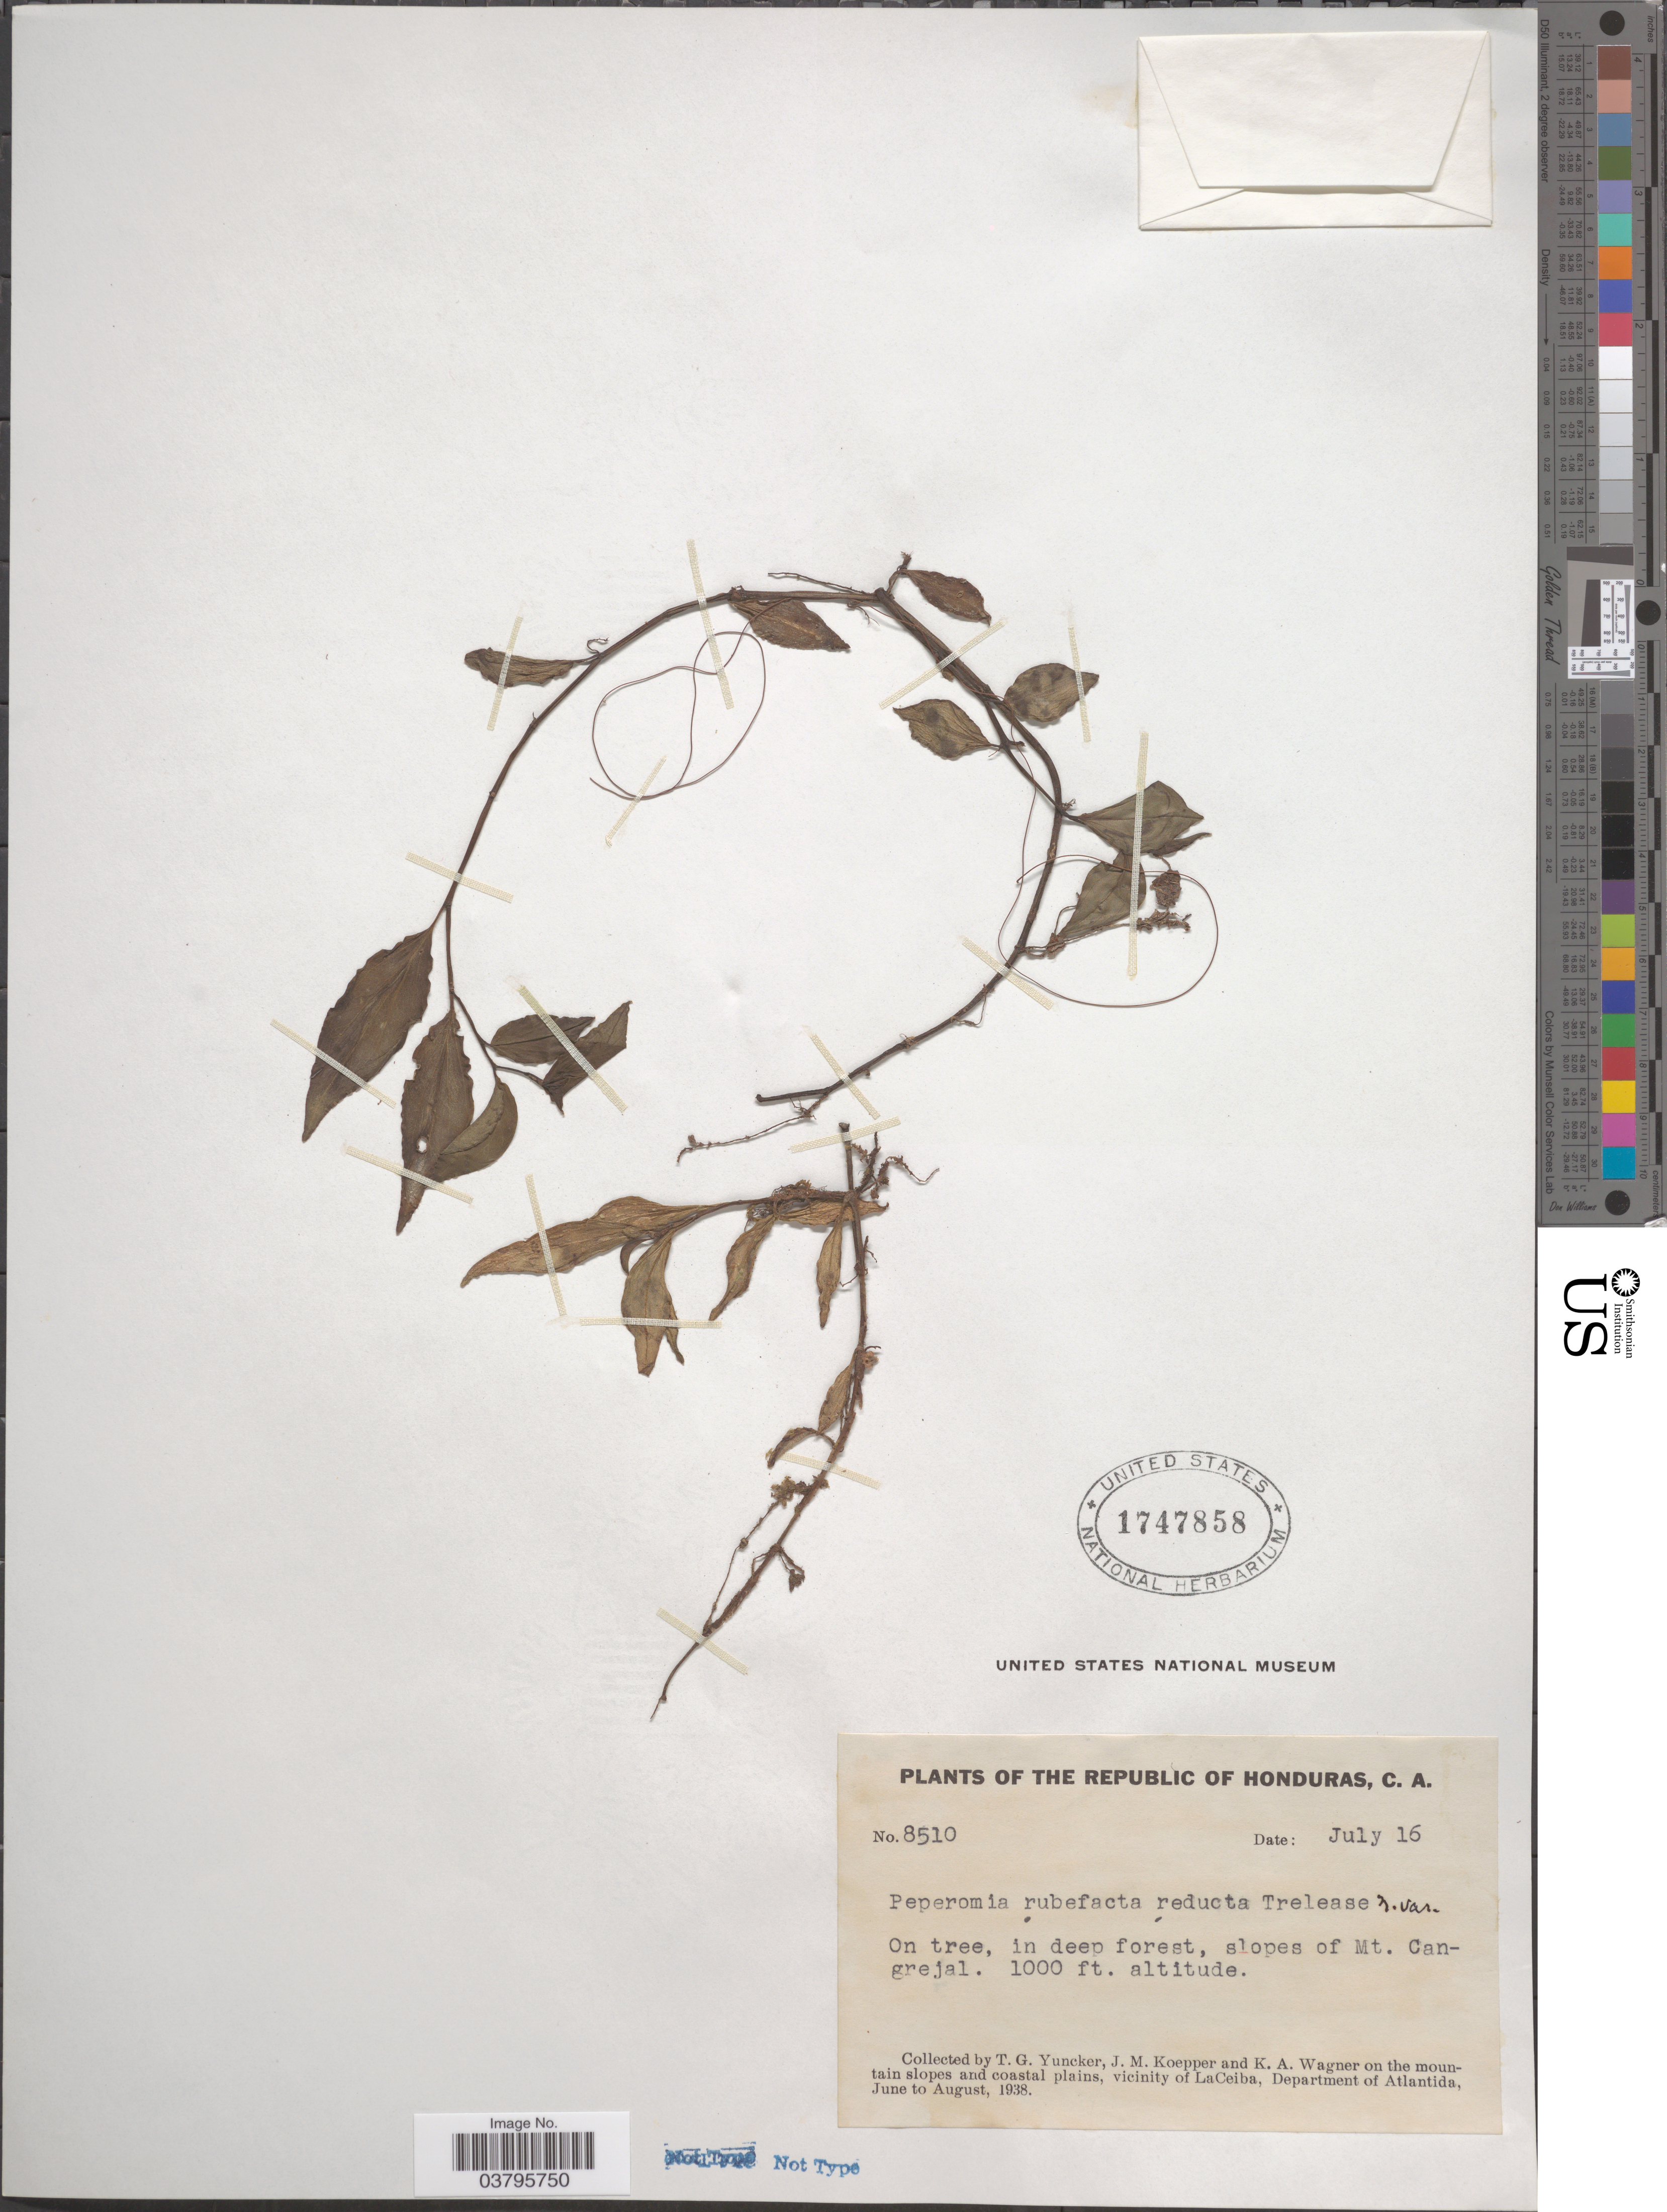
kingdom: Plantae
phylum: Tracheophyta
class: Magnoliopsida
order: Piperales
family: Piperaceae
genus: Peperomia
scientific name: Peperomia glabella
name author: (Sw.) A. Dietr.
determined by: Jiménez, José Estaban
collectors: T. G. Yuncker, J. M. Koepper & K. A. Wagner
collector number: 8510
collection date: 1938-07-16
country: Honduras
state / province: Atlantida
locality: The Republic of Honduras. Slopes of Mt. Cangrejal. On the mountain slopes and coastal plains, vicinity of LaCeiba, Department of Atlantida.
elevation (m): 305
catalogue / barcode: US 1747858